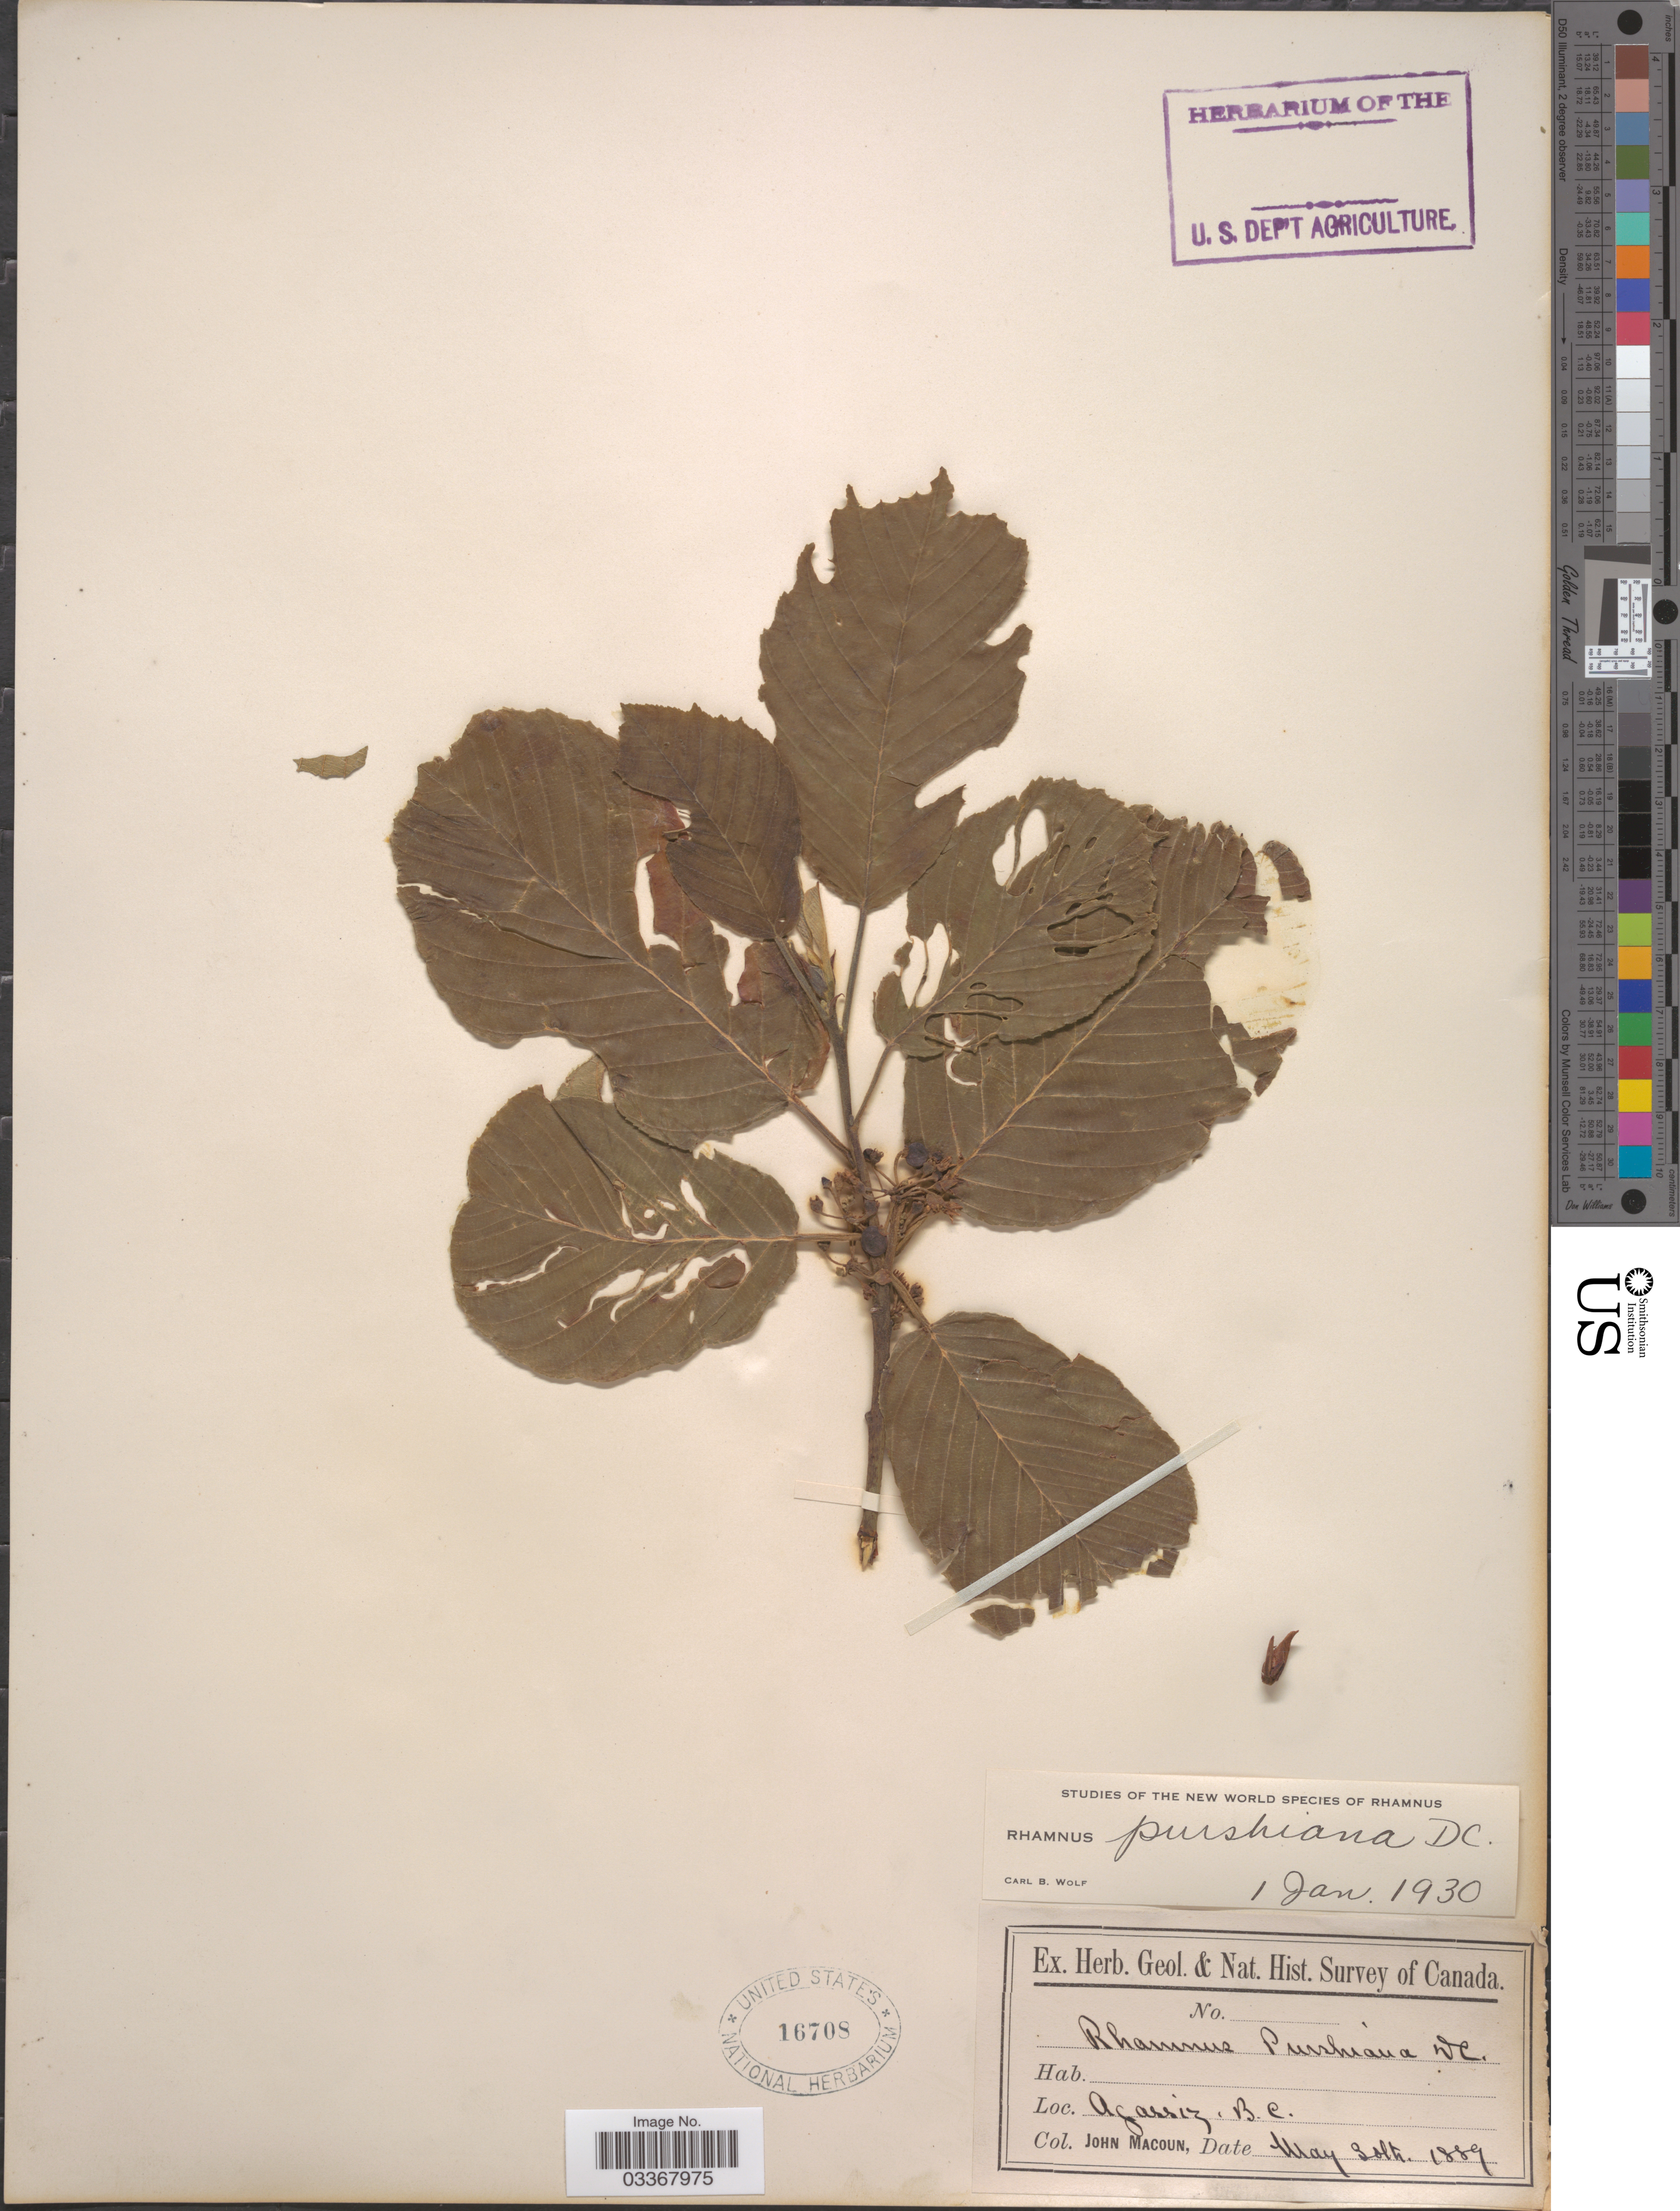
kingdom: Plantae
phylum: Tracheophyta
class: Magnoliopsida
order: Rosales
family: Rhamnaceae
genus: Frangula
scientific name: Frangula purshiana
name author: (DC.) A. Gray ex J.G. Cooper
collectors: J. Macoun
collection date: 1889-05-30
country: Canada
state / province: British Columbia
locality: Agassiz.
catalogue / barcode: US 16708